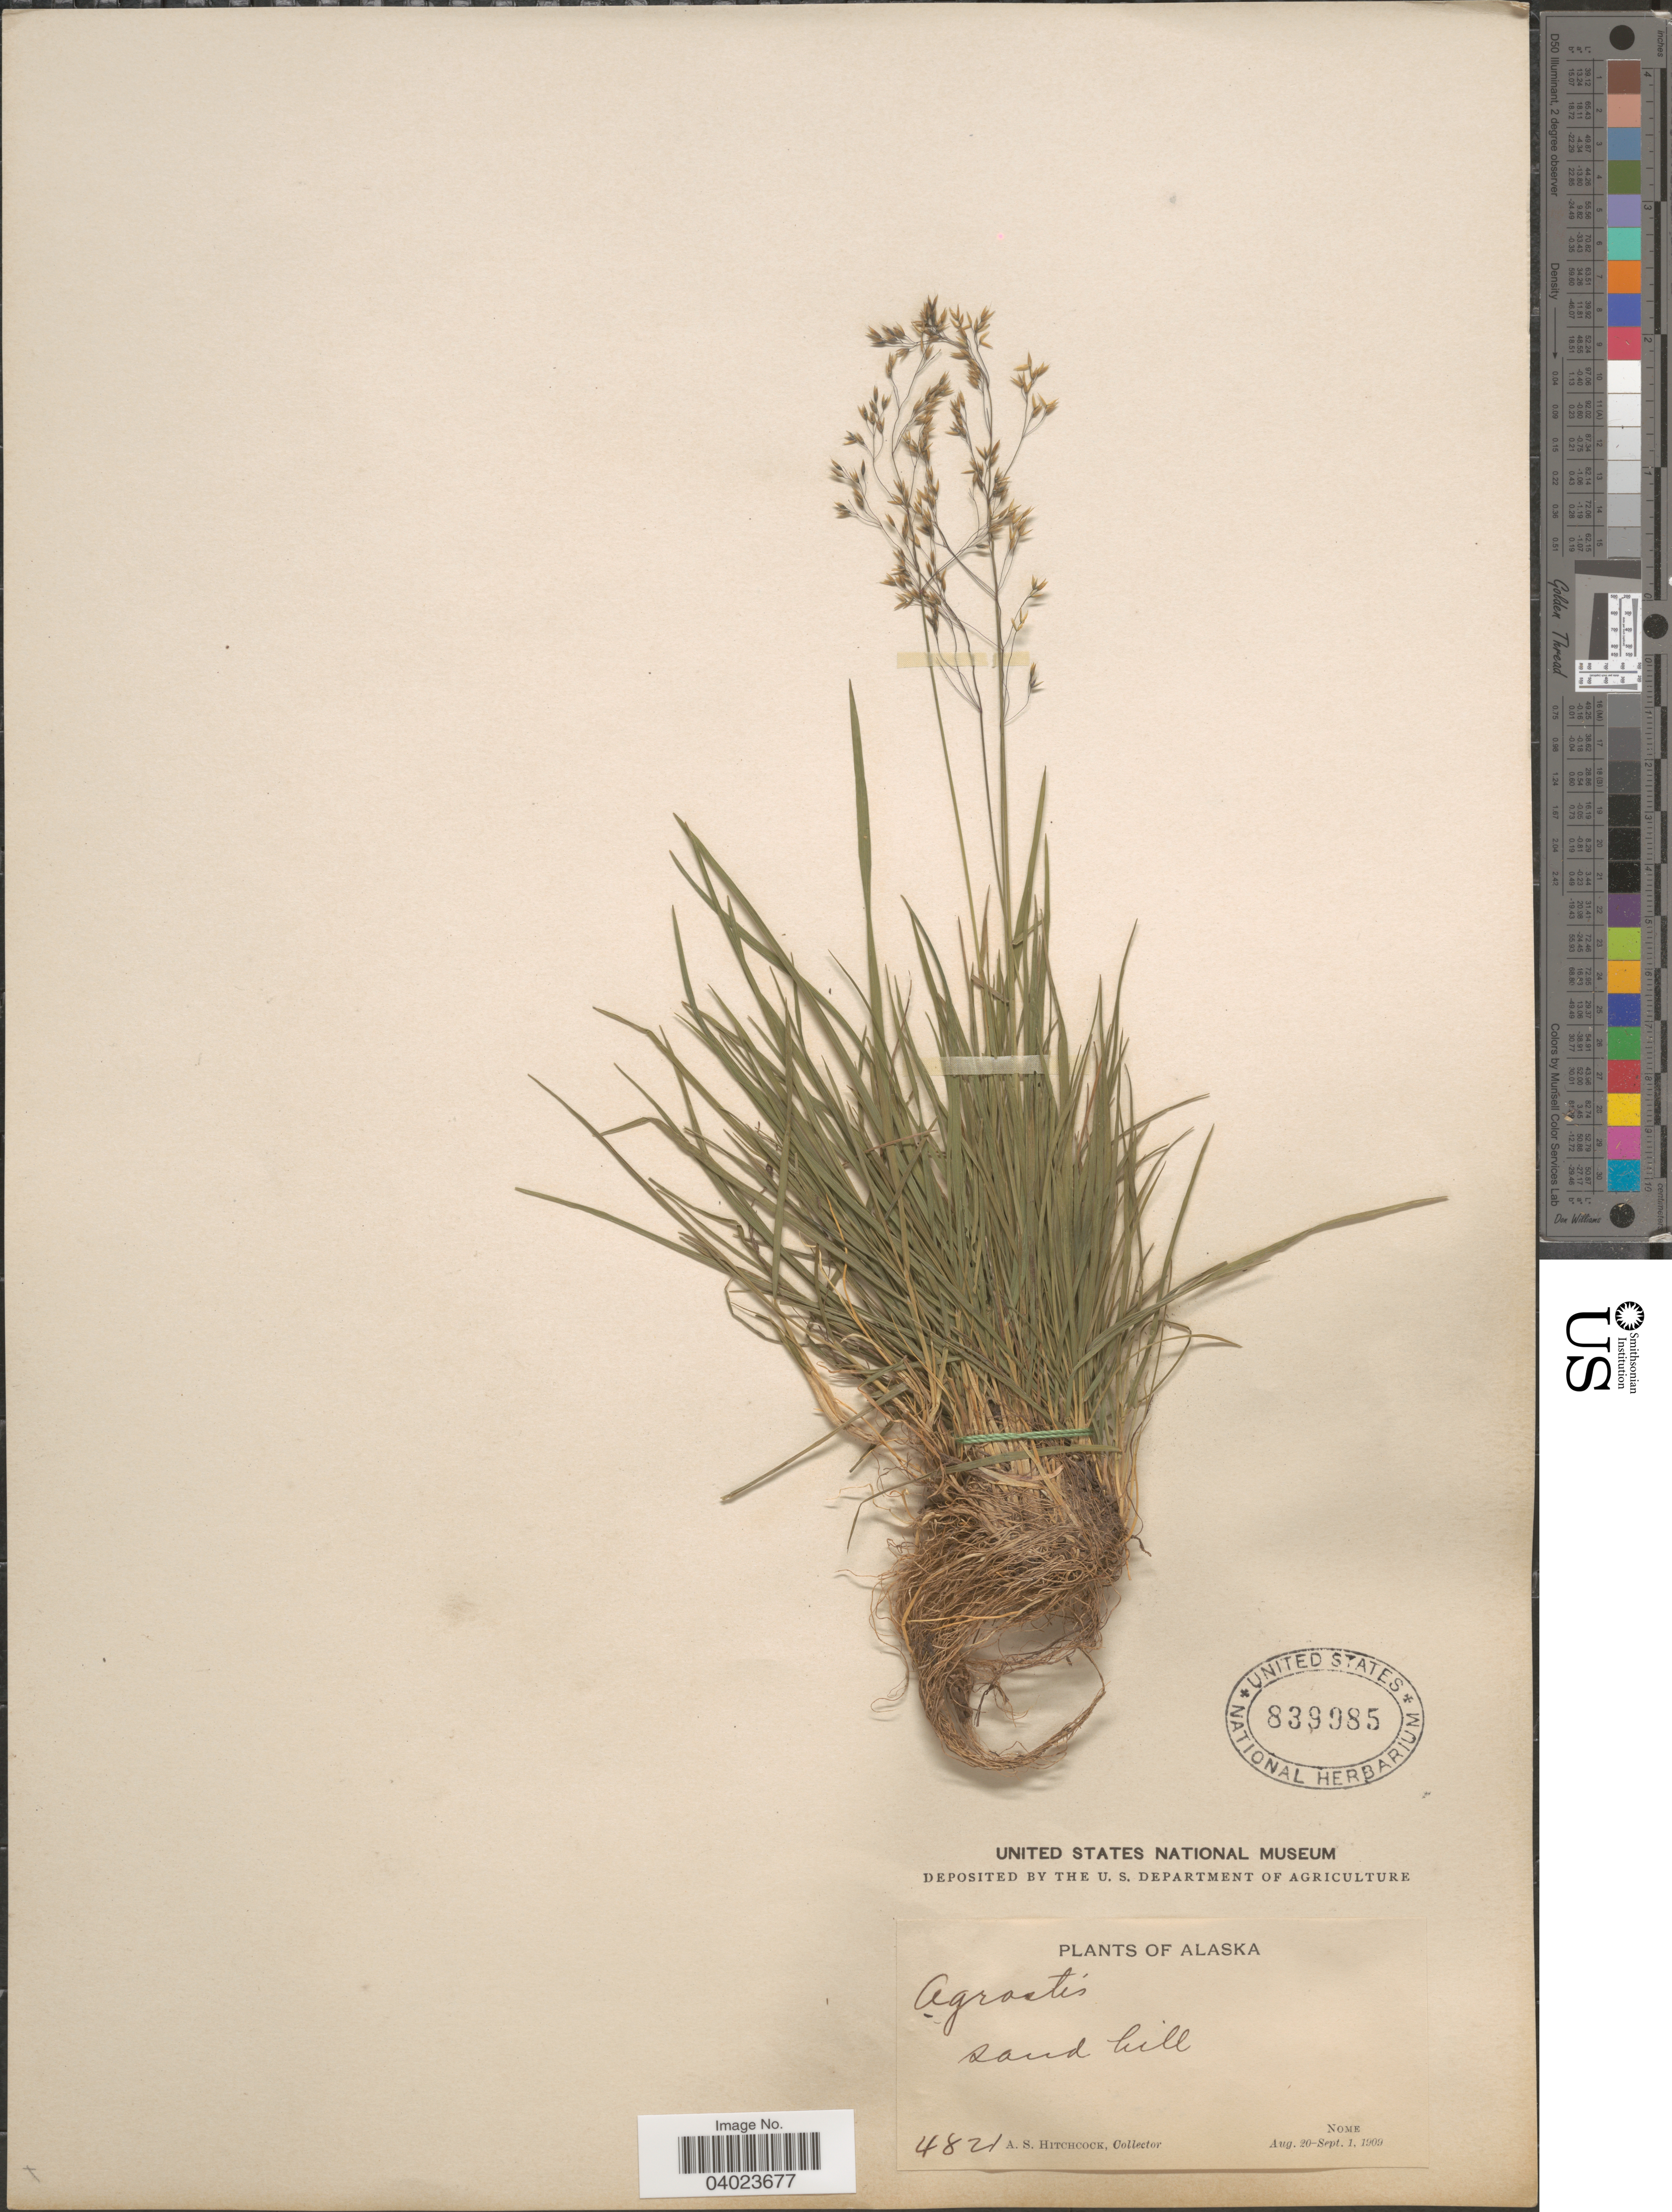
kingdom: Plantae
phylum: Tracheophyta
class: Liliopsida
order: Poales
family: Poaceae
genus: Agrostis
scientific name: Agrostis sp.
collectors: A. S. Hitchcock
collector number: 4821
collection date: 1909-08-20/1909-09-01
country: United States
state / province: Alaska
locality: Nome.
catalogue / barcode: US 839985